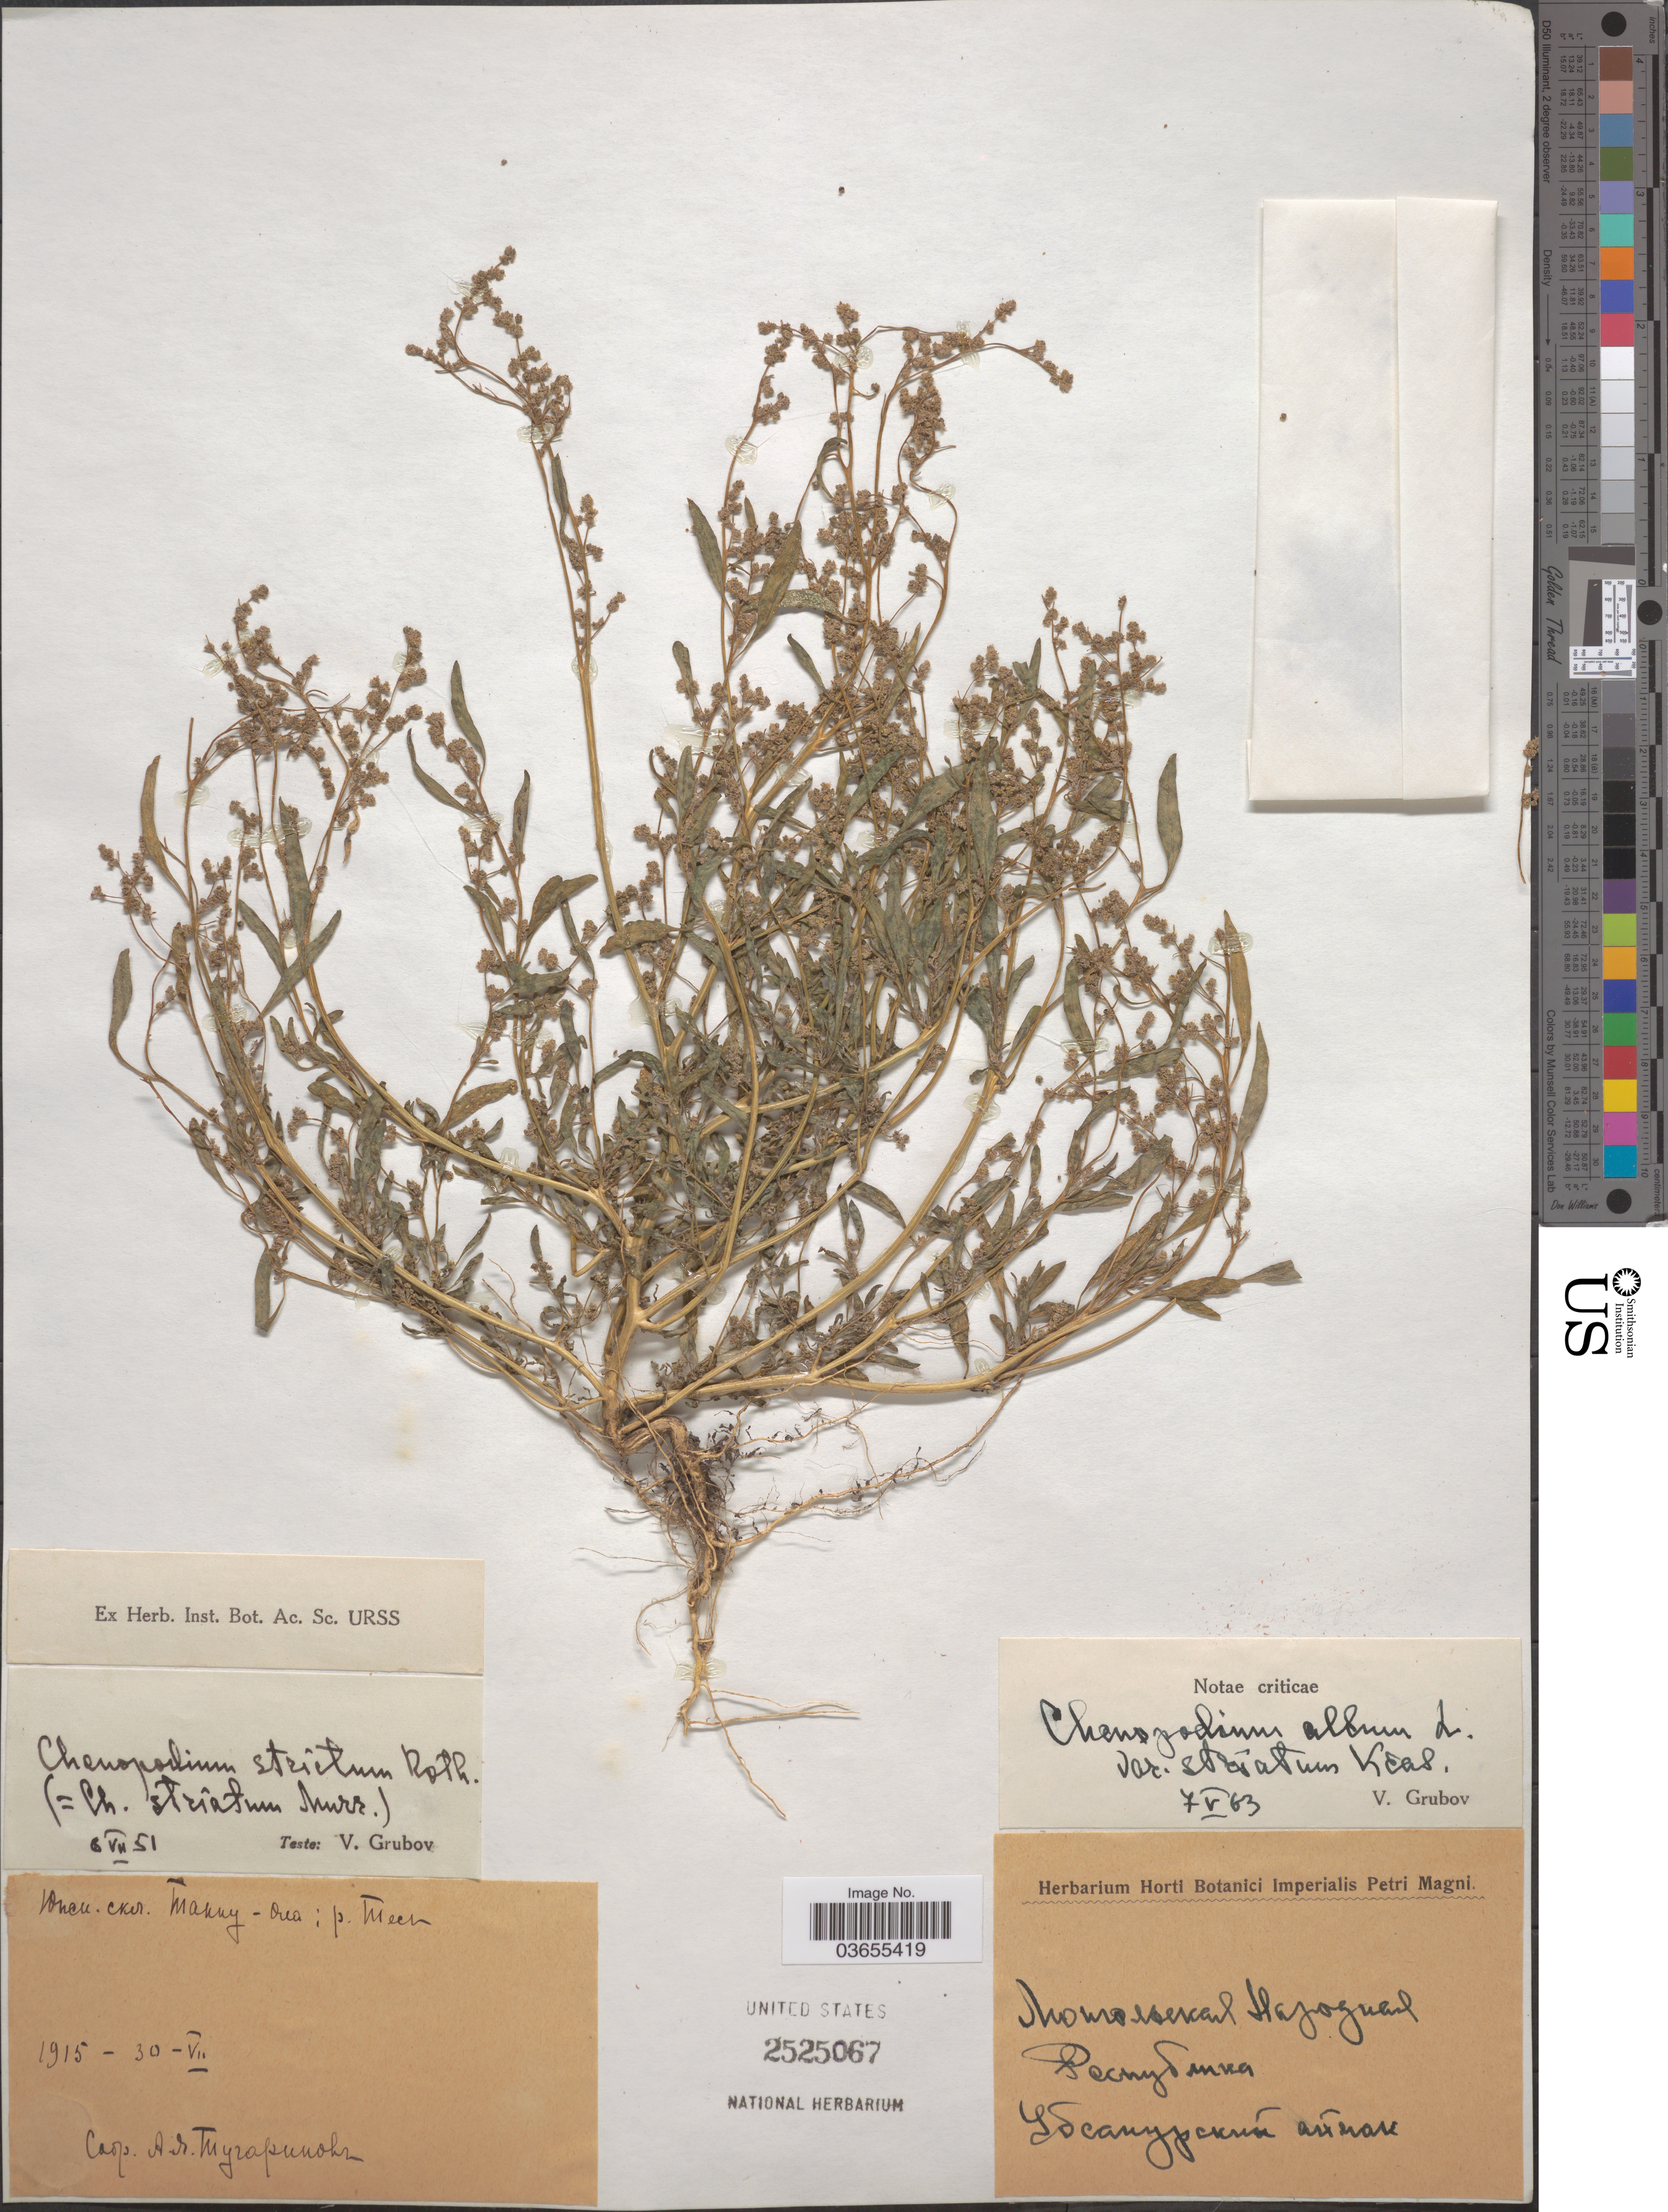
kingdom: Plantae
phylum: Tracheophyta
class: Magnoliopsida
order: Caryophyllales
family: Amaranthaceae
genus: Chenopodium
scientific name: Chenopodium strictum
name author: Roth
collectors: A. Tugarinov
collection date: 1915-07-30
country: Mongolia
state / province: Uvs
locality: River Tes, S slopes of Takku-Ola.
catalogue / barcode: US 2525067